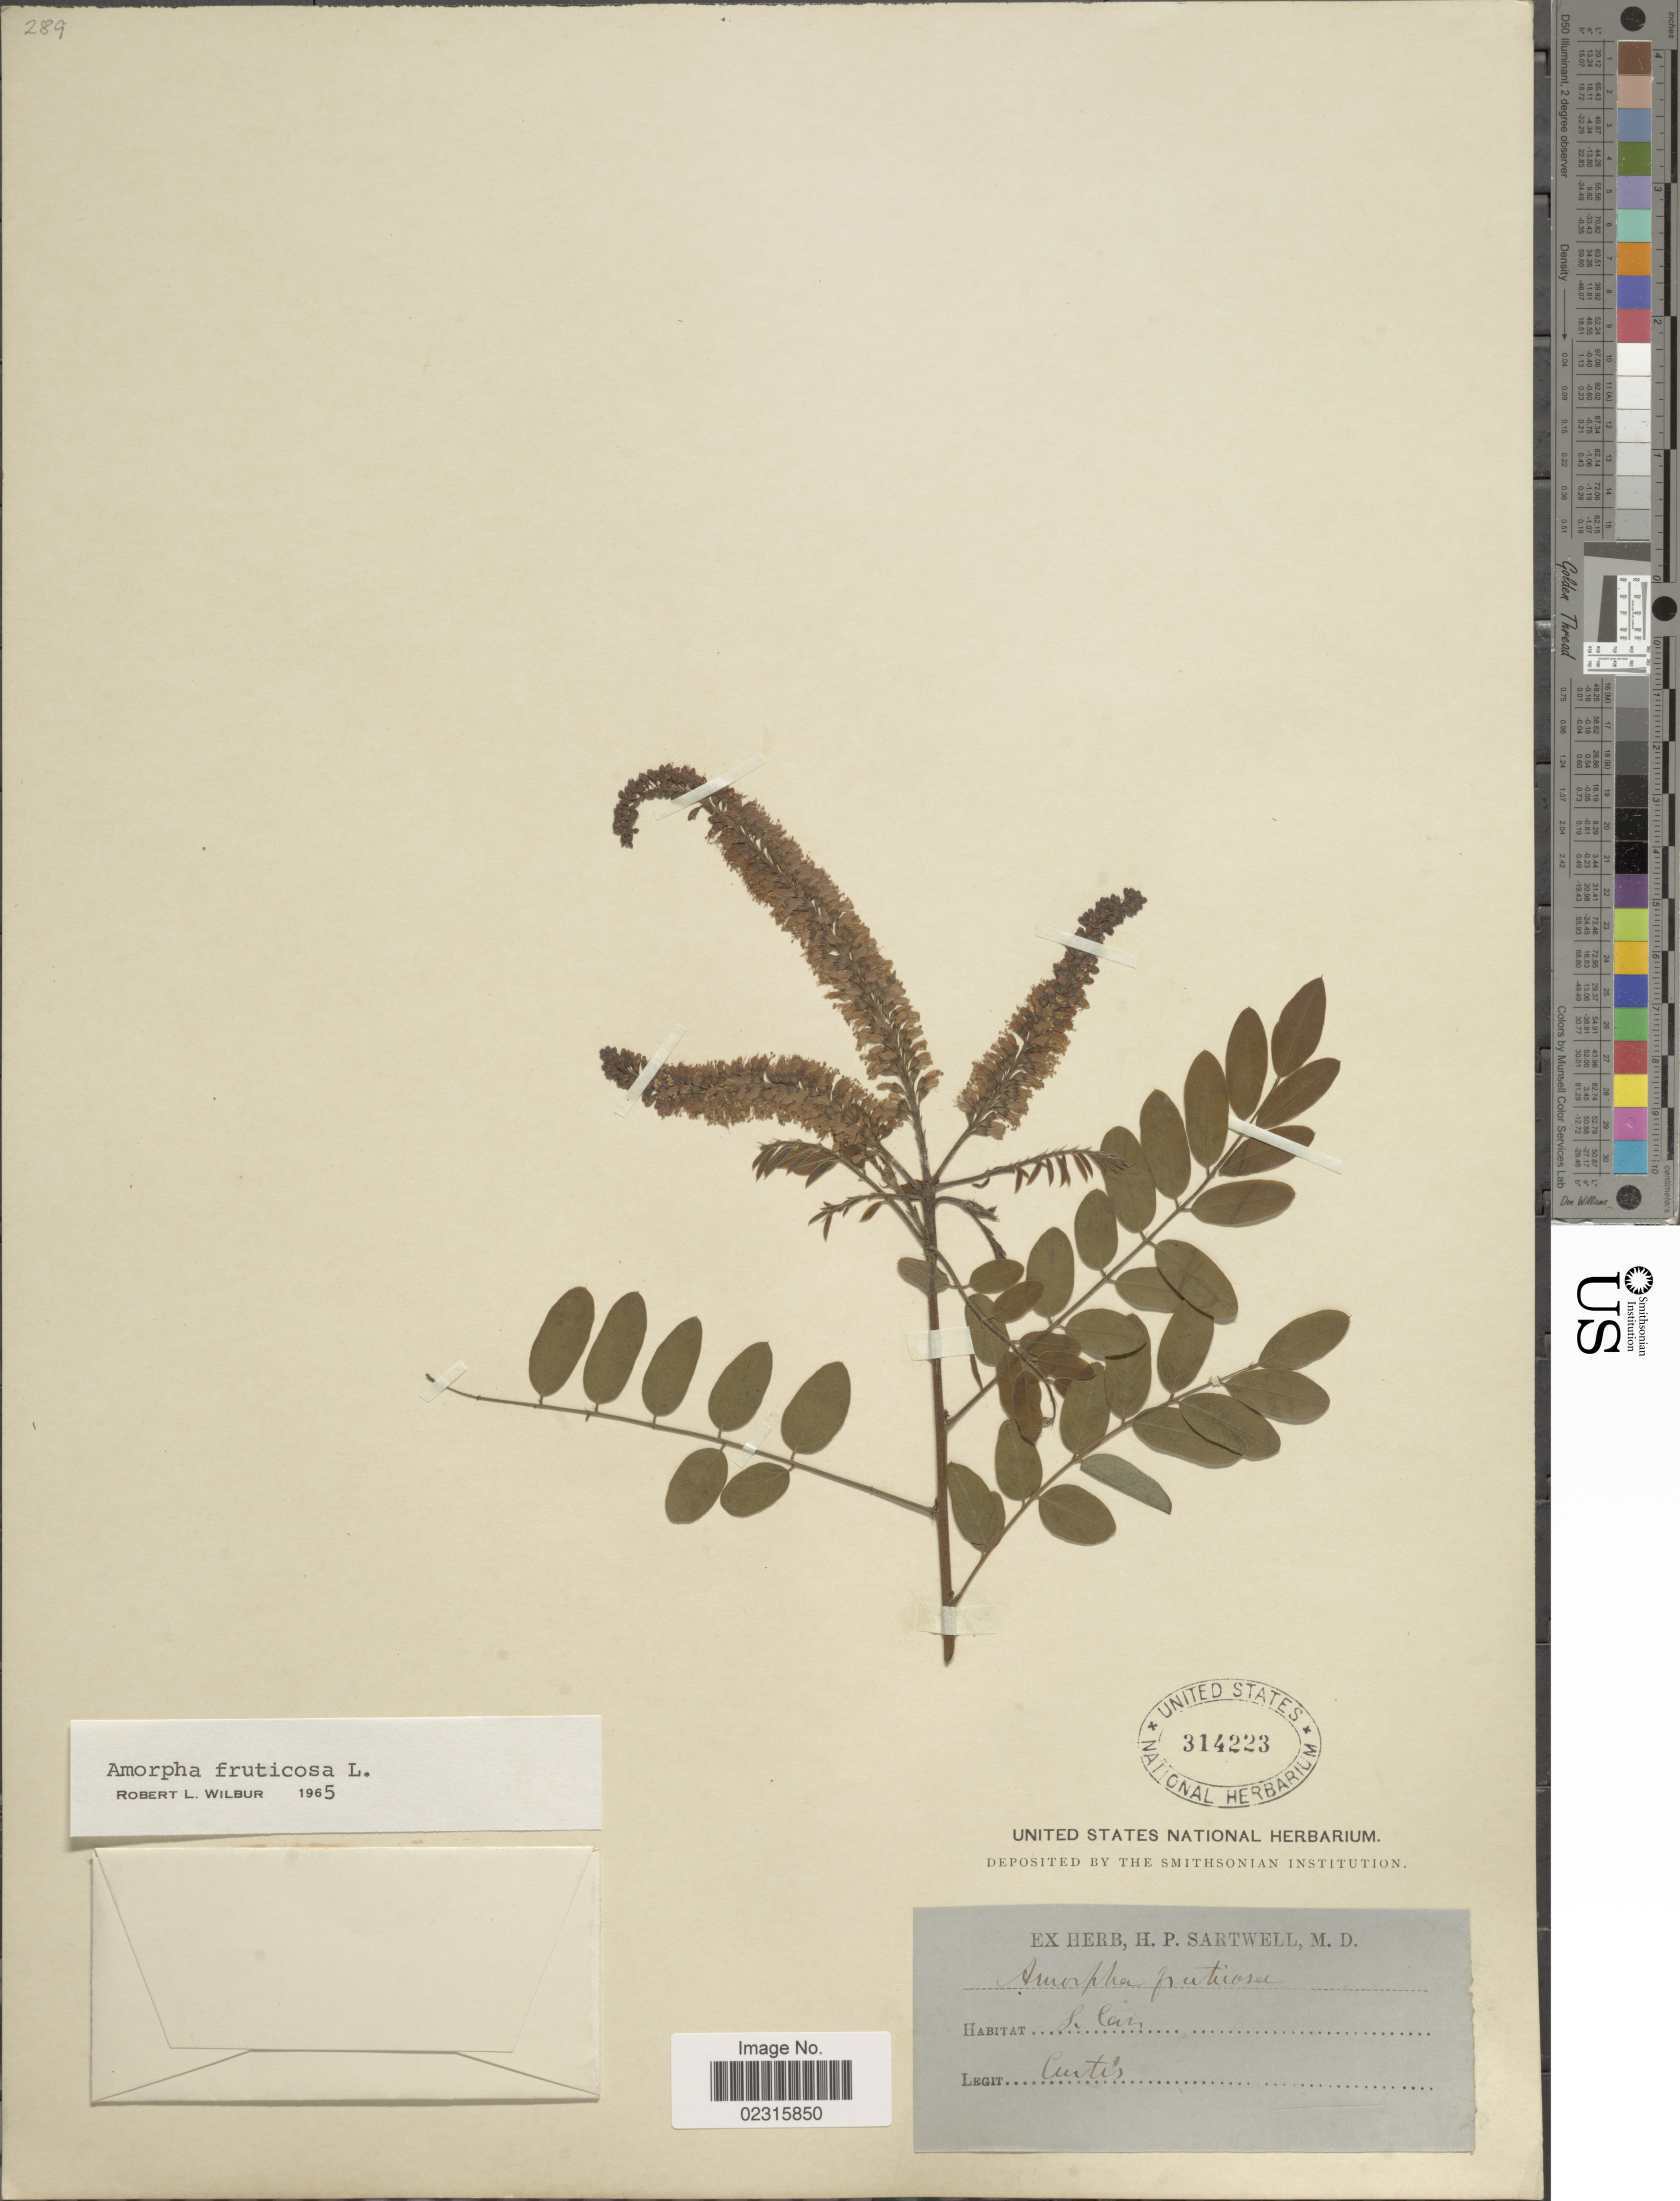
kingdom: Plantae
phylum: Tracheophyta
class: Magnoliopsida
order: Fabales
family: Fabaceae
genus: Amorpha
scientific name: Amorpha fruticosa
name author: L.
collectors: -. Curtis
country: United States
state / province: South Carolina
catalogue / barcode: US 314223